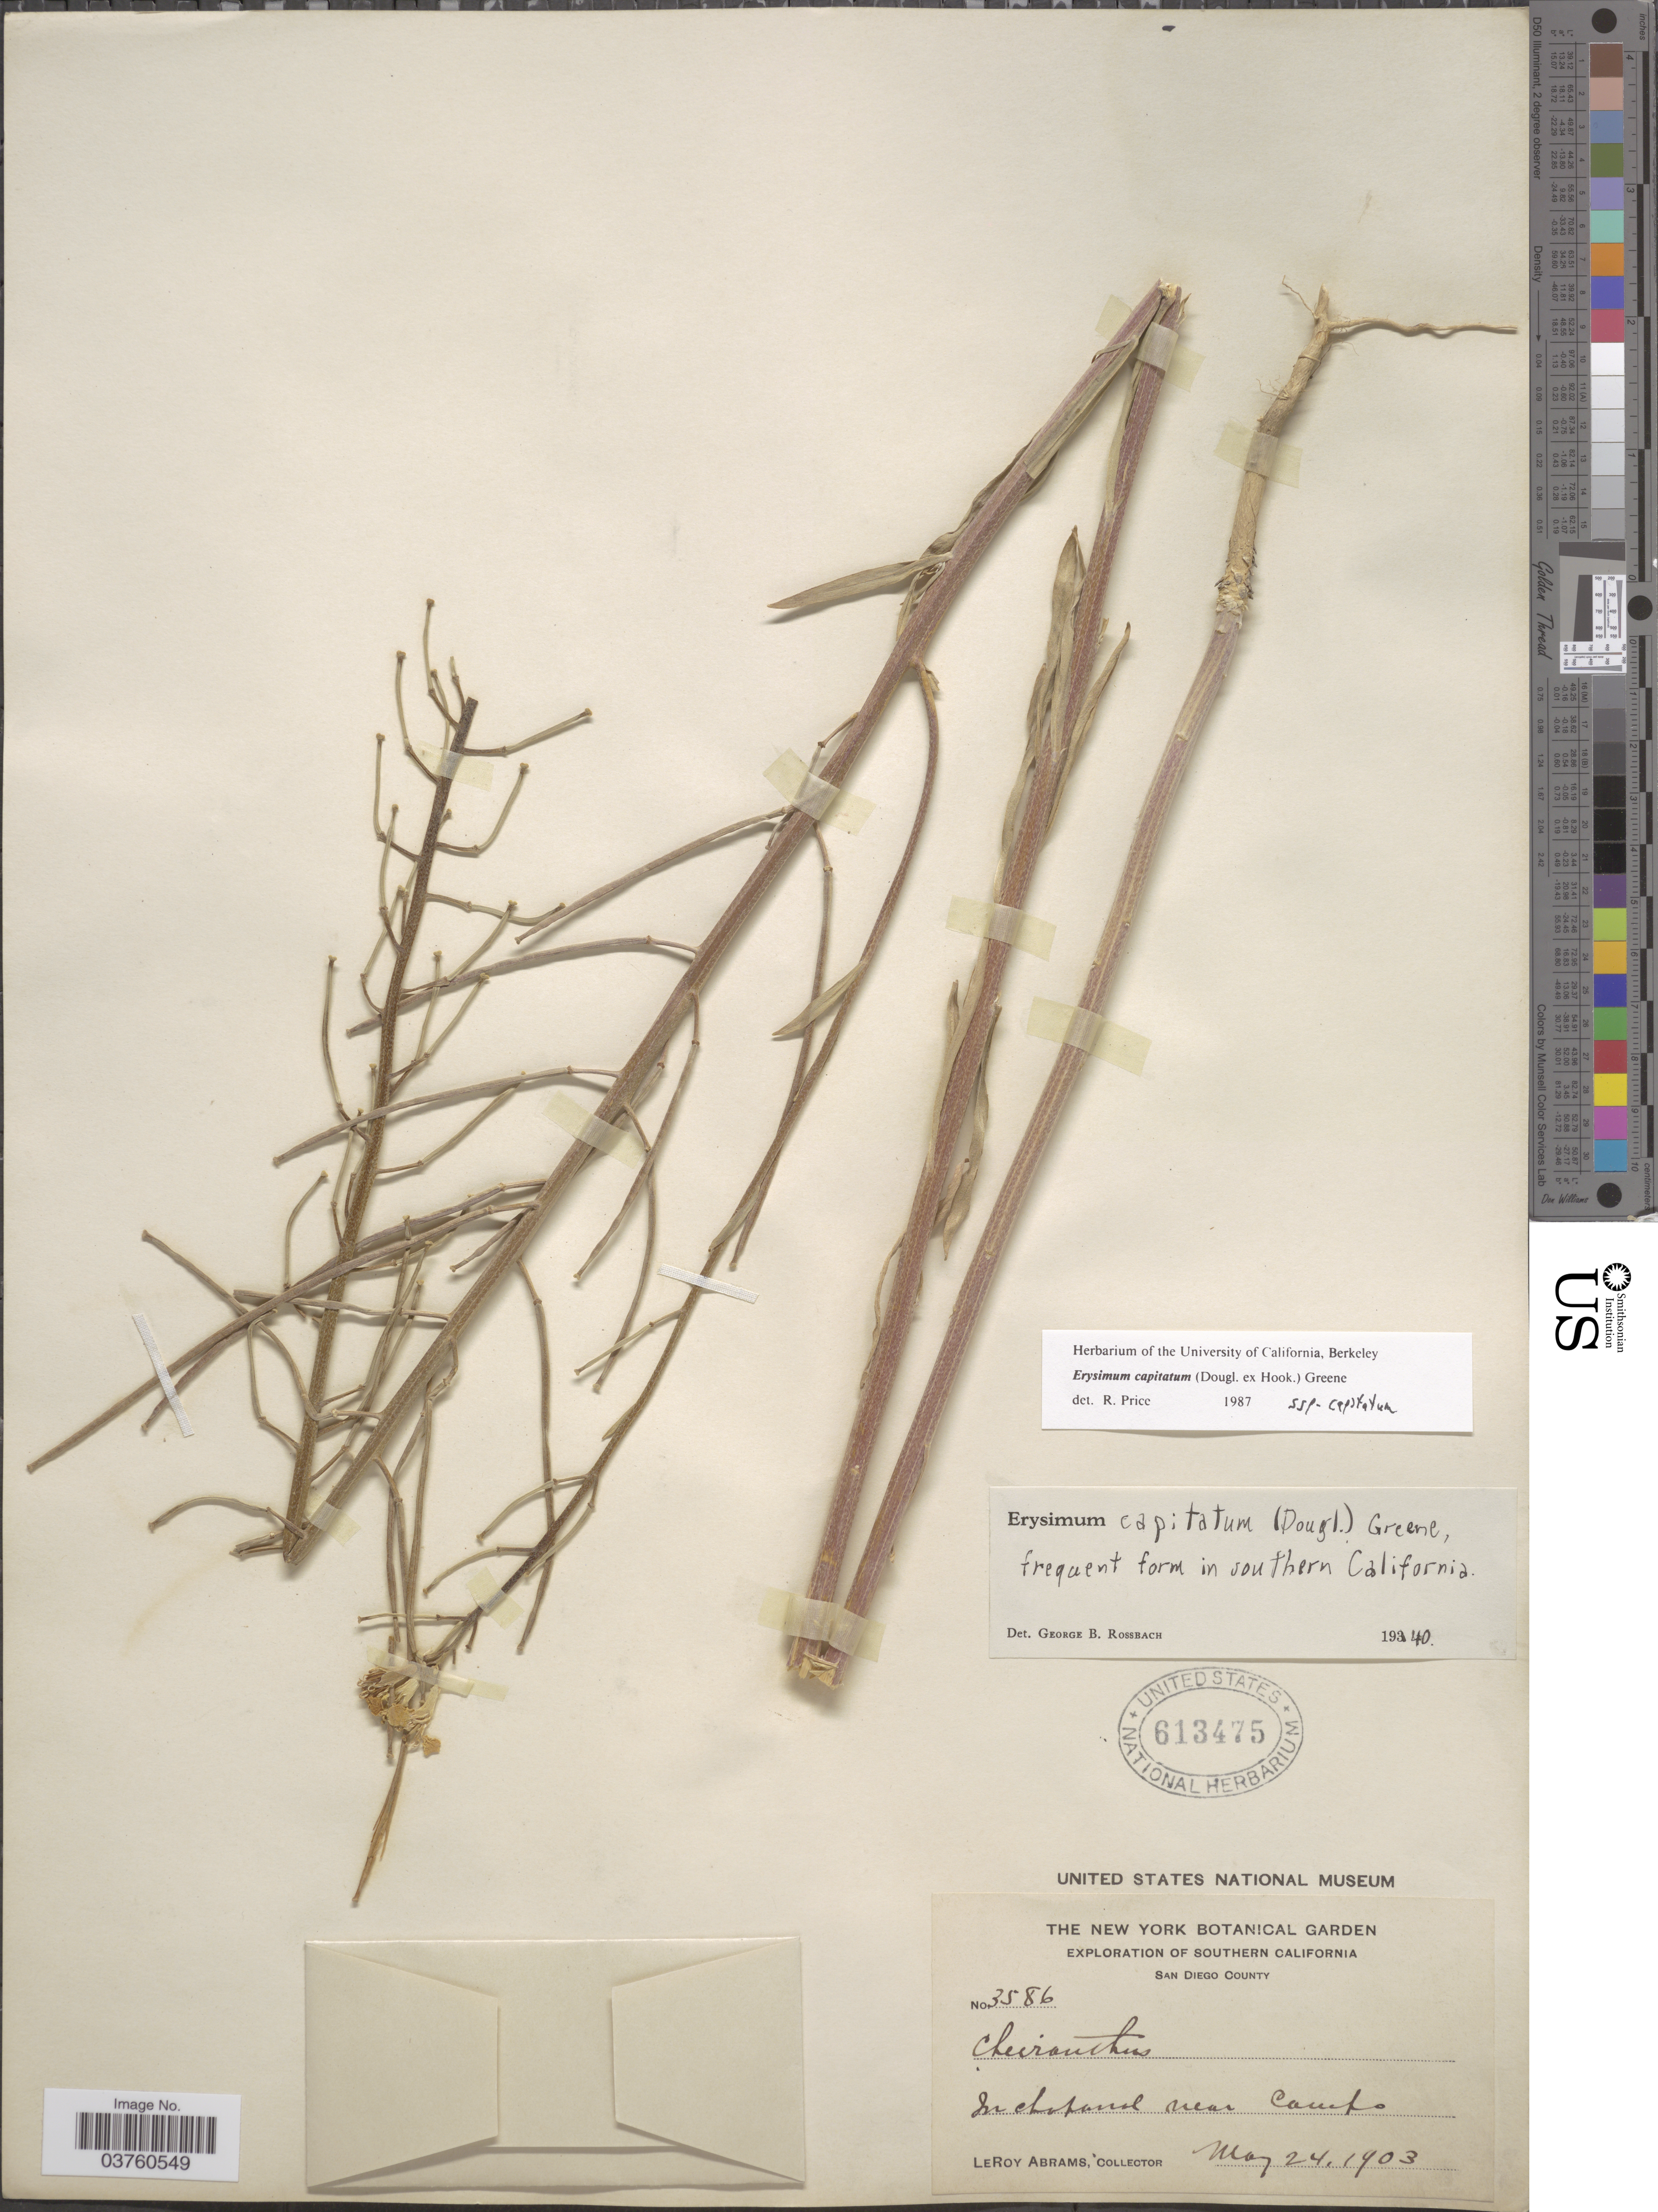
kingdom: Plantae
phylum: Tracheophyta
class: Magnoliopsida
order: Brassicales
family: Brassicaceae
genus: Erysimum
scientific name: Erysimum capitatum subsp. capitatum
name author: (Douglas ex Hook.) Greene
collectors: L. Abrams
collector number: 3586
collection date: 1903-05-24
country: United States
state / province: California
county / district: San Diego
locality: Southern California. San Diego County. In chaparral near Camps.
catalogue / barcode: US 613475